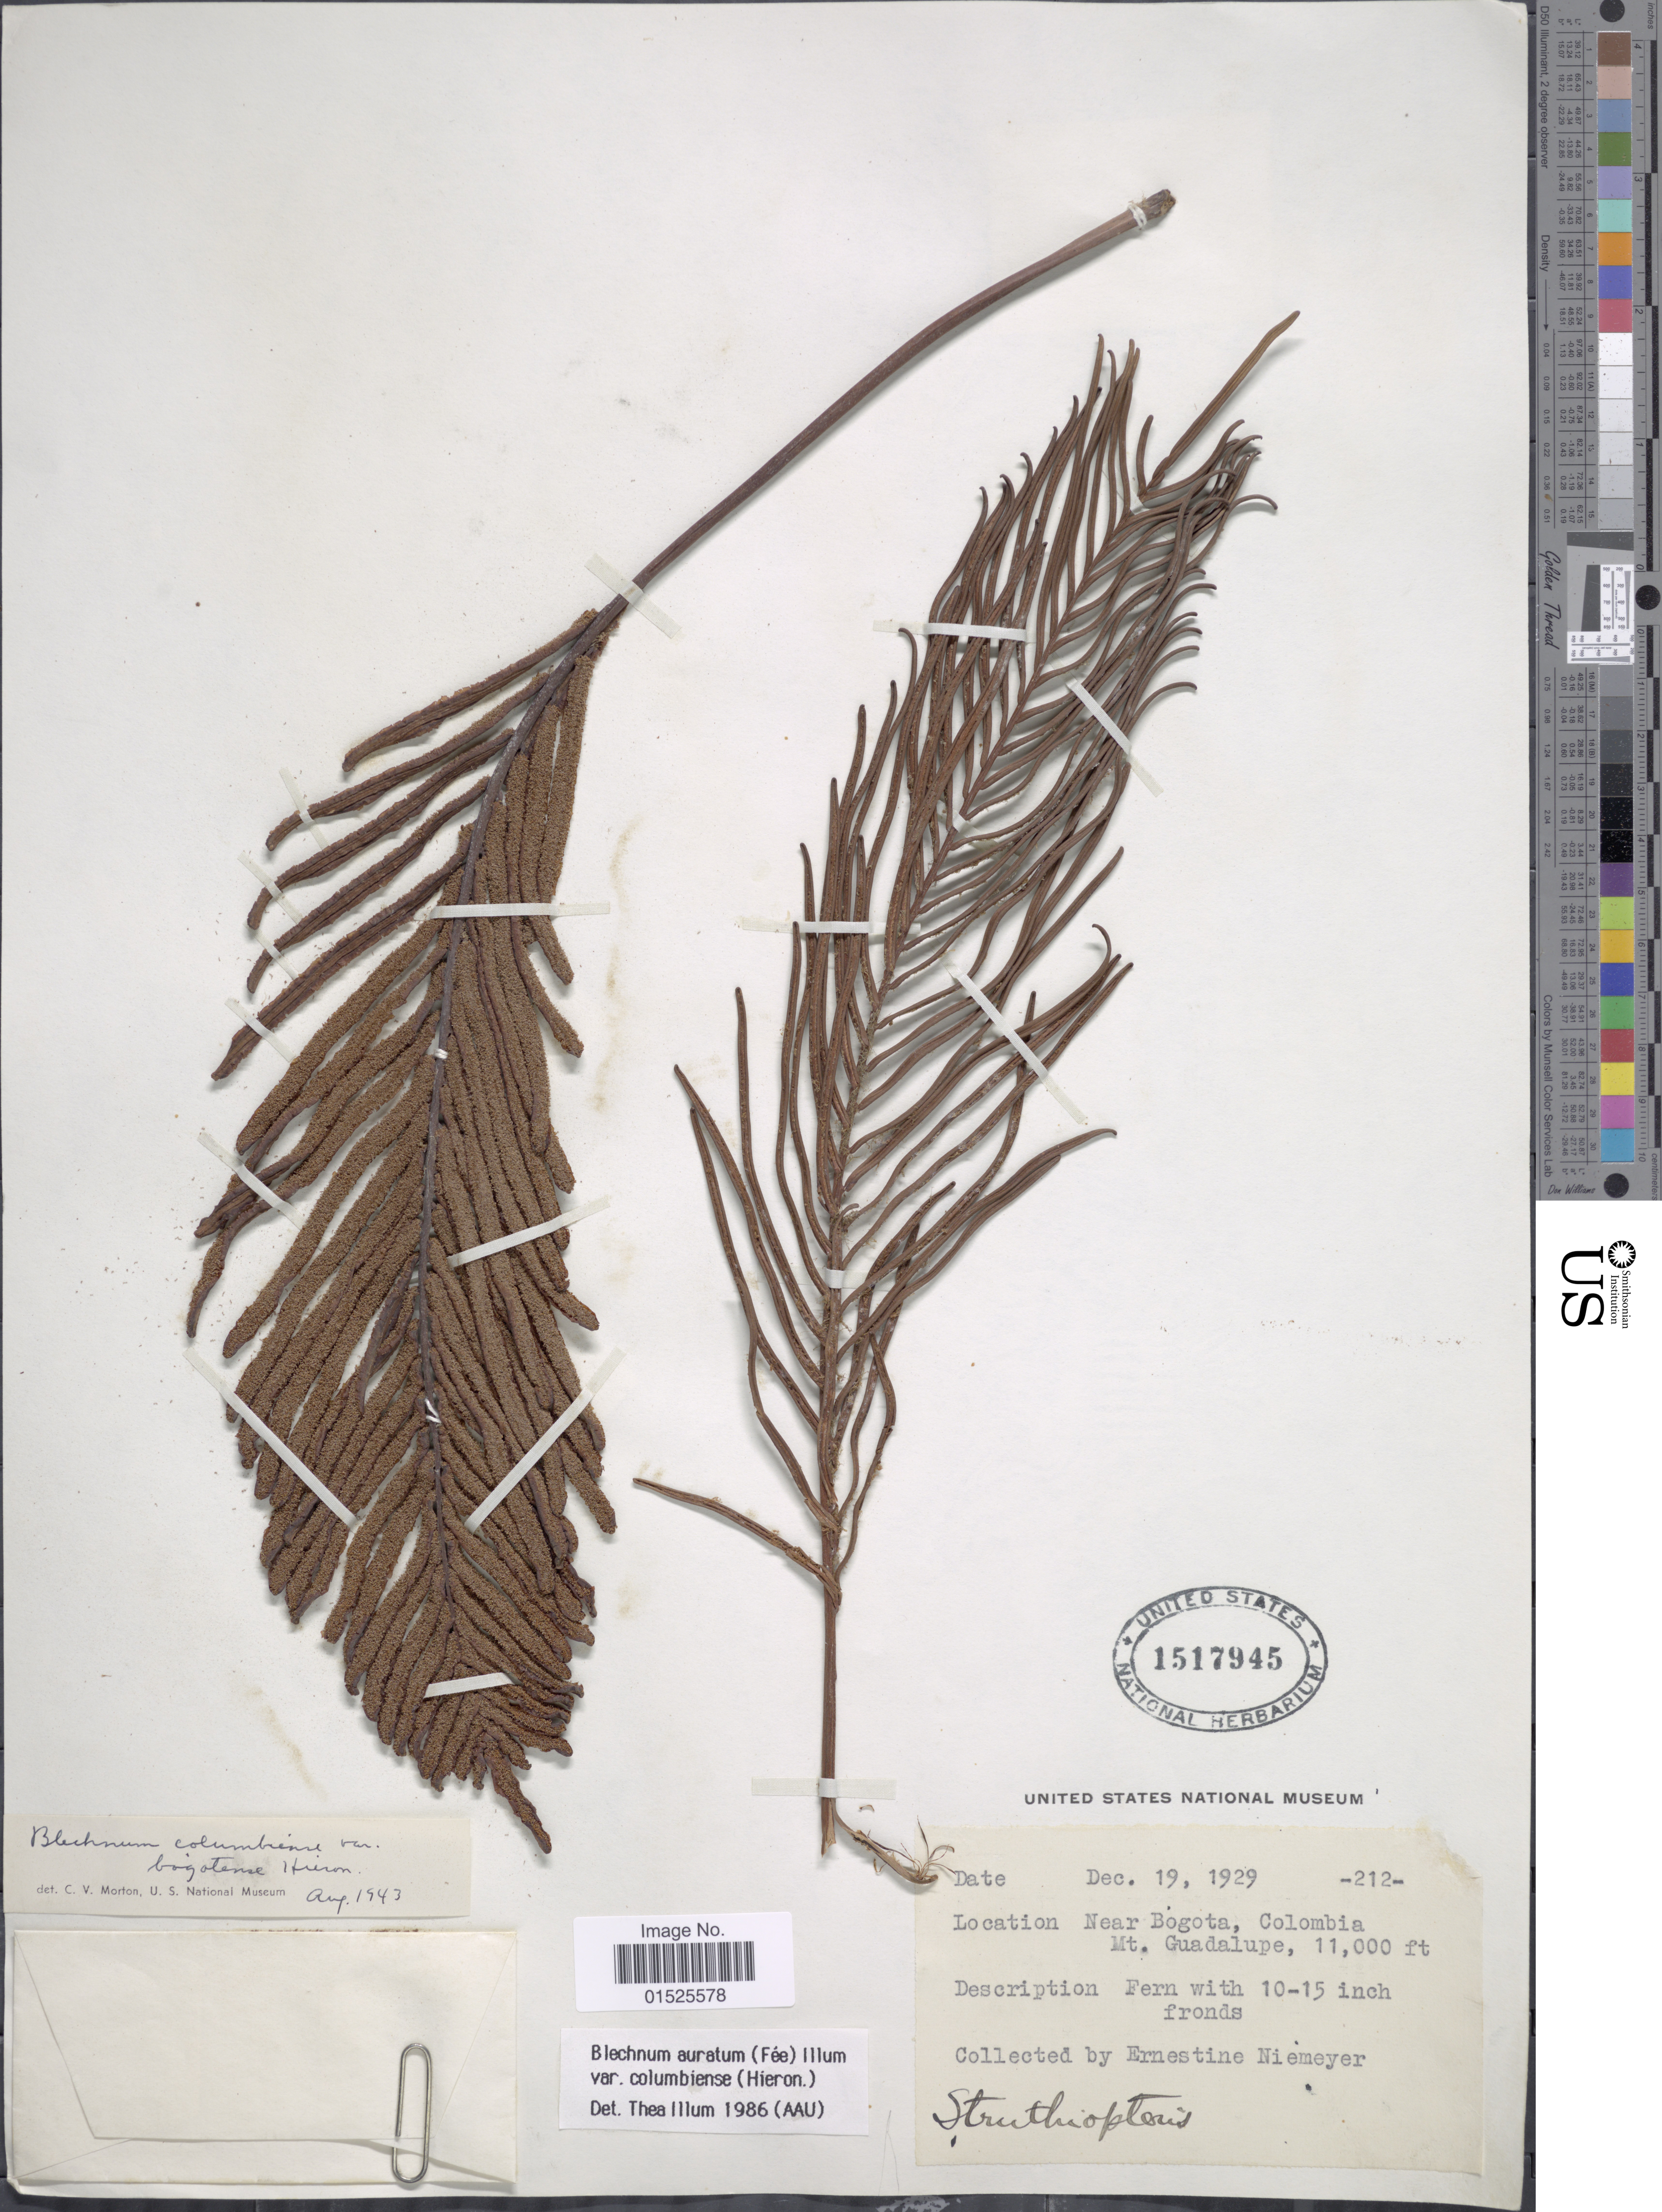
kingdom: Plantae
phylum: Tracheophyta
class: Polypodiopsida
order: Polypodiales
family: Blechnaceae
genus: Blechnum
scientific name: Blechnum columbiense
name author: Hieron.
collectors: E. H. Niemeyer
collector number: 212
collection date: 1929-12-19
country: Colombia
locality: Near Bogota, Mt. Guadalupe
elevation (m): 3353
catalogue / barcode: US 1517945